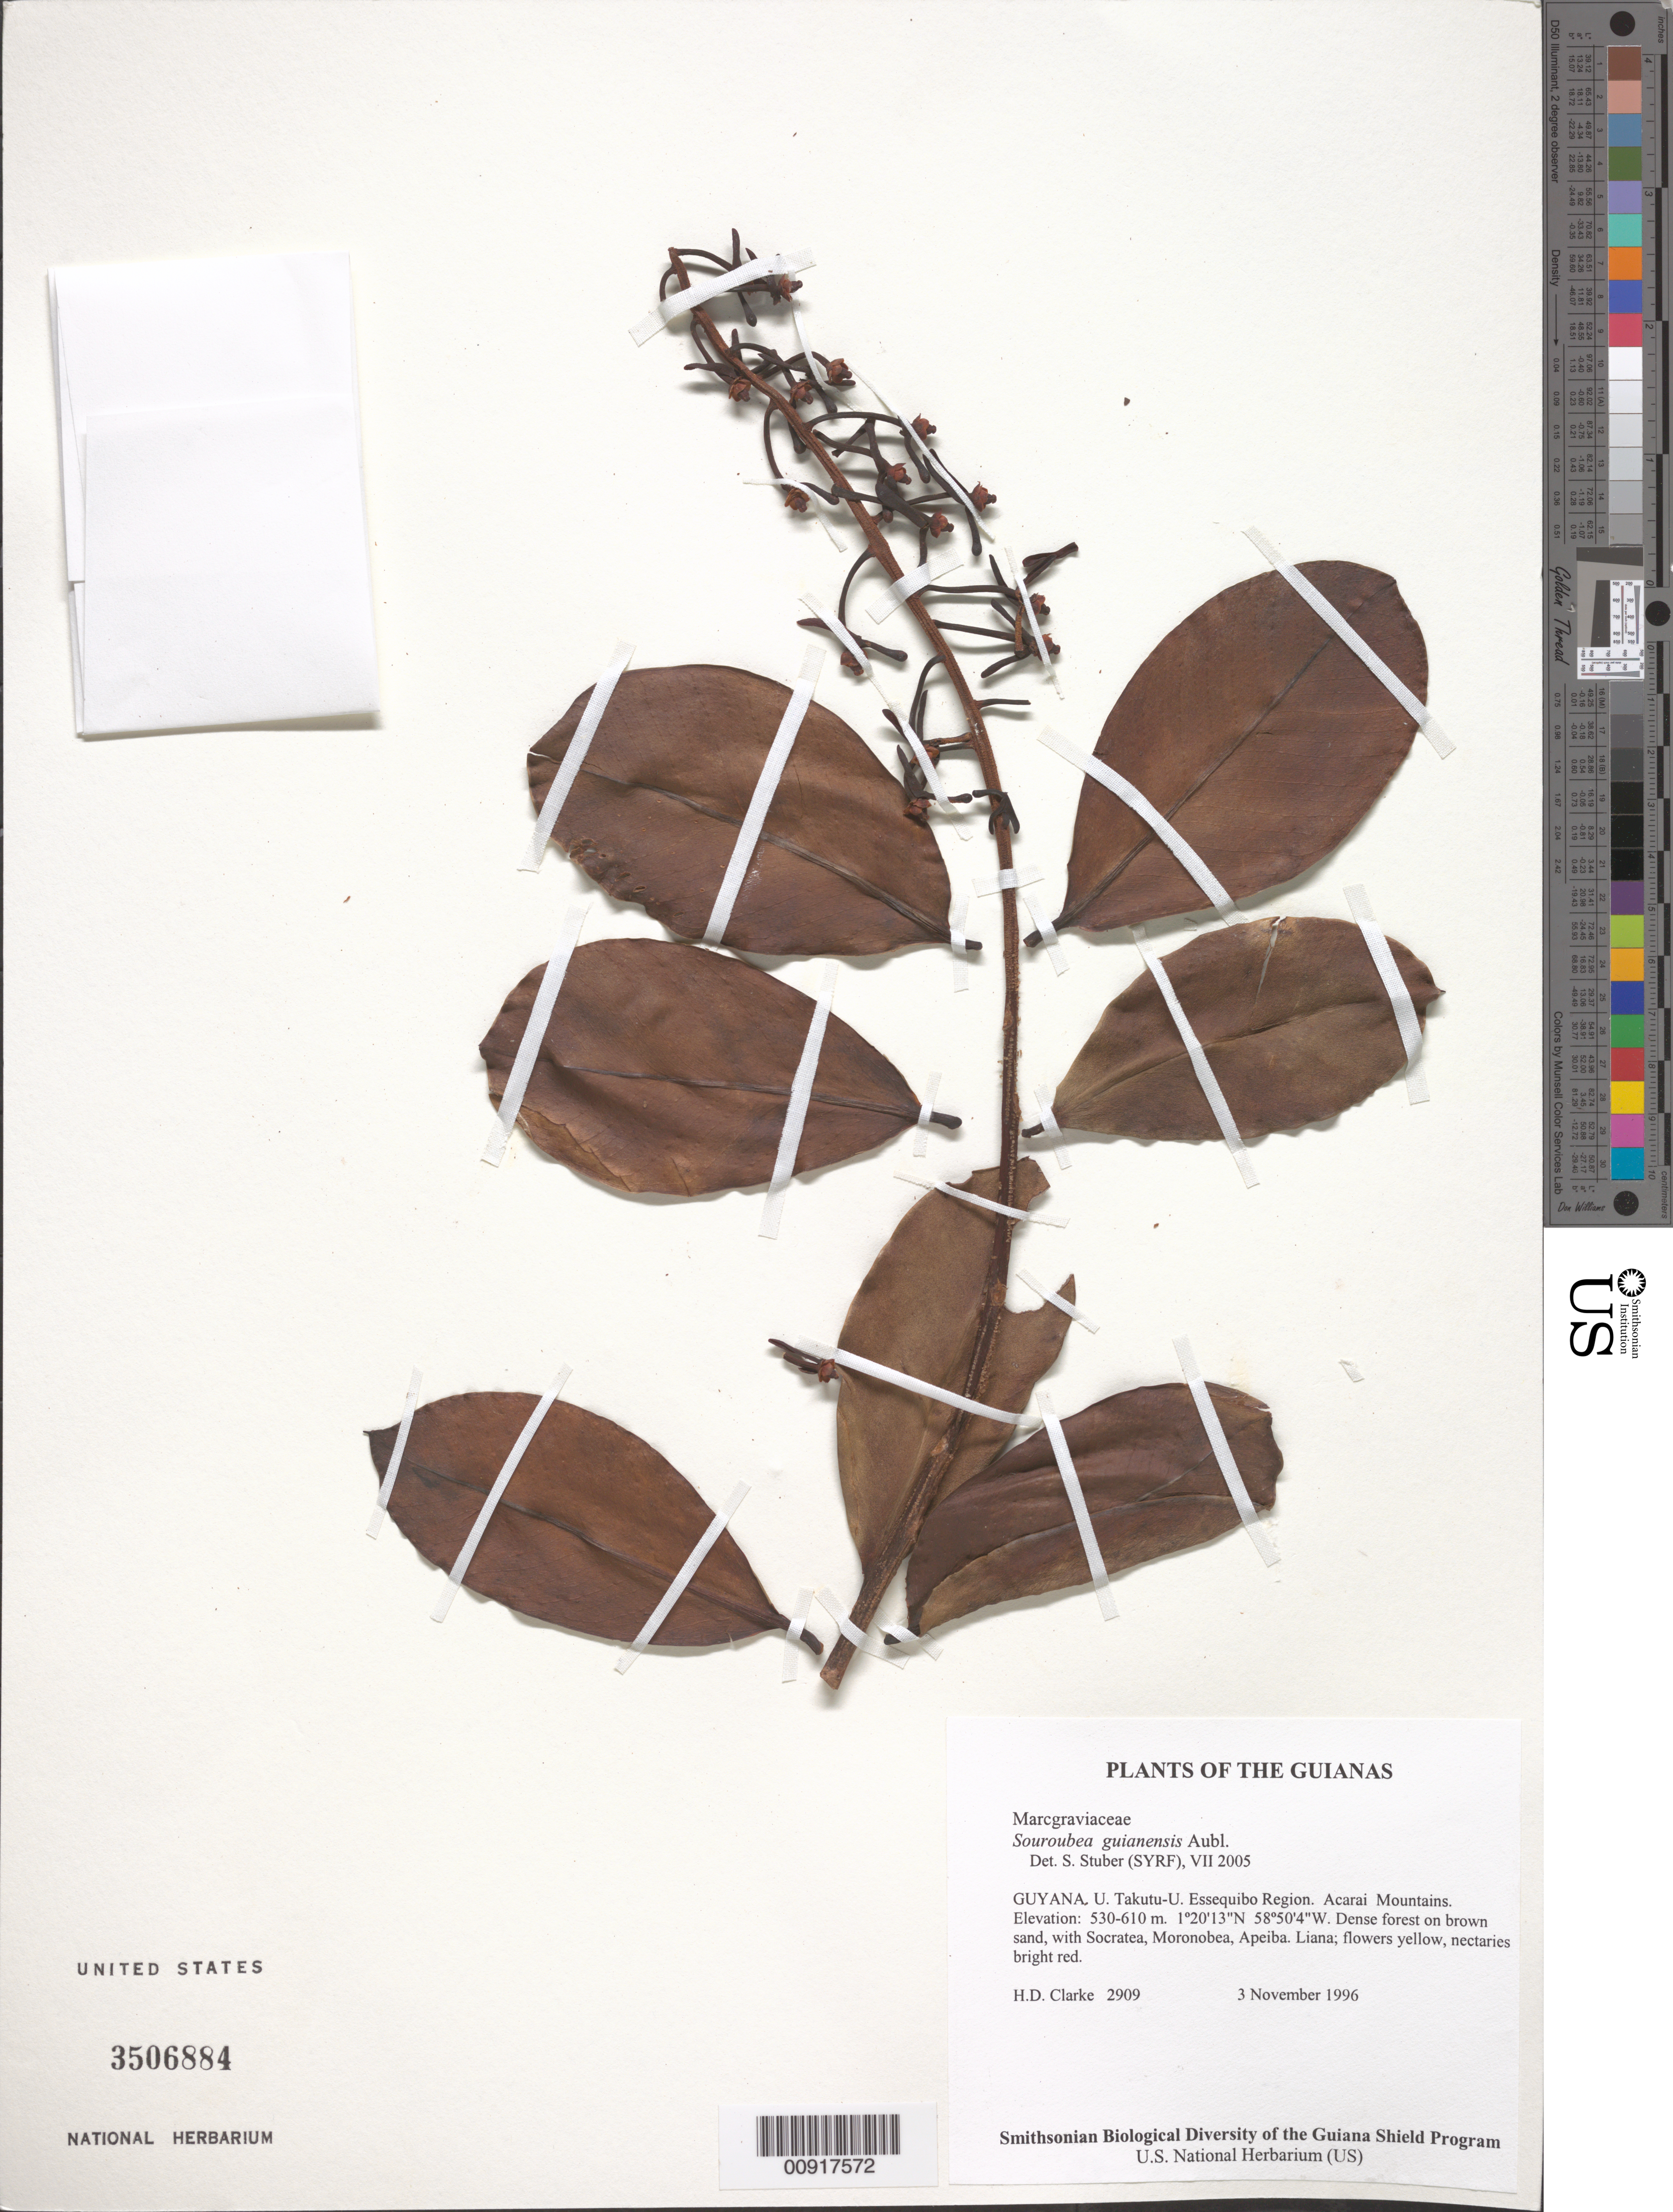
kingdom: Plantae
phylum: Tracheophyta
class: Magnoliopsida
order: Ericales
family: Marcgraviaceae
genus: Souroubea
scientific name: Souroubea guianensis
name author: Aubl.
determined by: Stuber, S.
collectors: H. D. Clarke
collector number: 2909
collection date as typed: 3 November 1996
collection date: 1996-11-03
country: Guyana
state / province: U. Takutu-U. Essequibo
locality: Acarai Mountains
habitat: Dense forest on brown sand, with Socratea, Moronobea, Apeiba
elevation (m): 530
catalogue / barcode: US 3506884